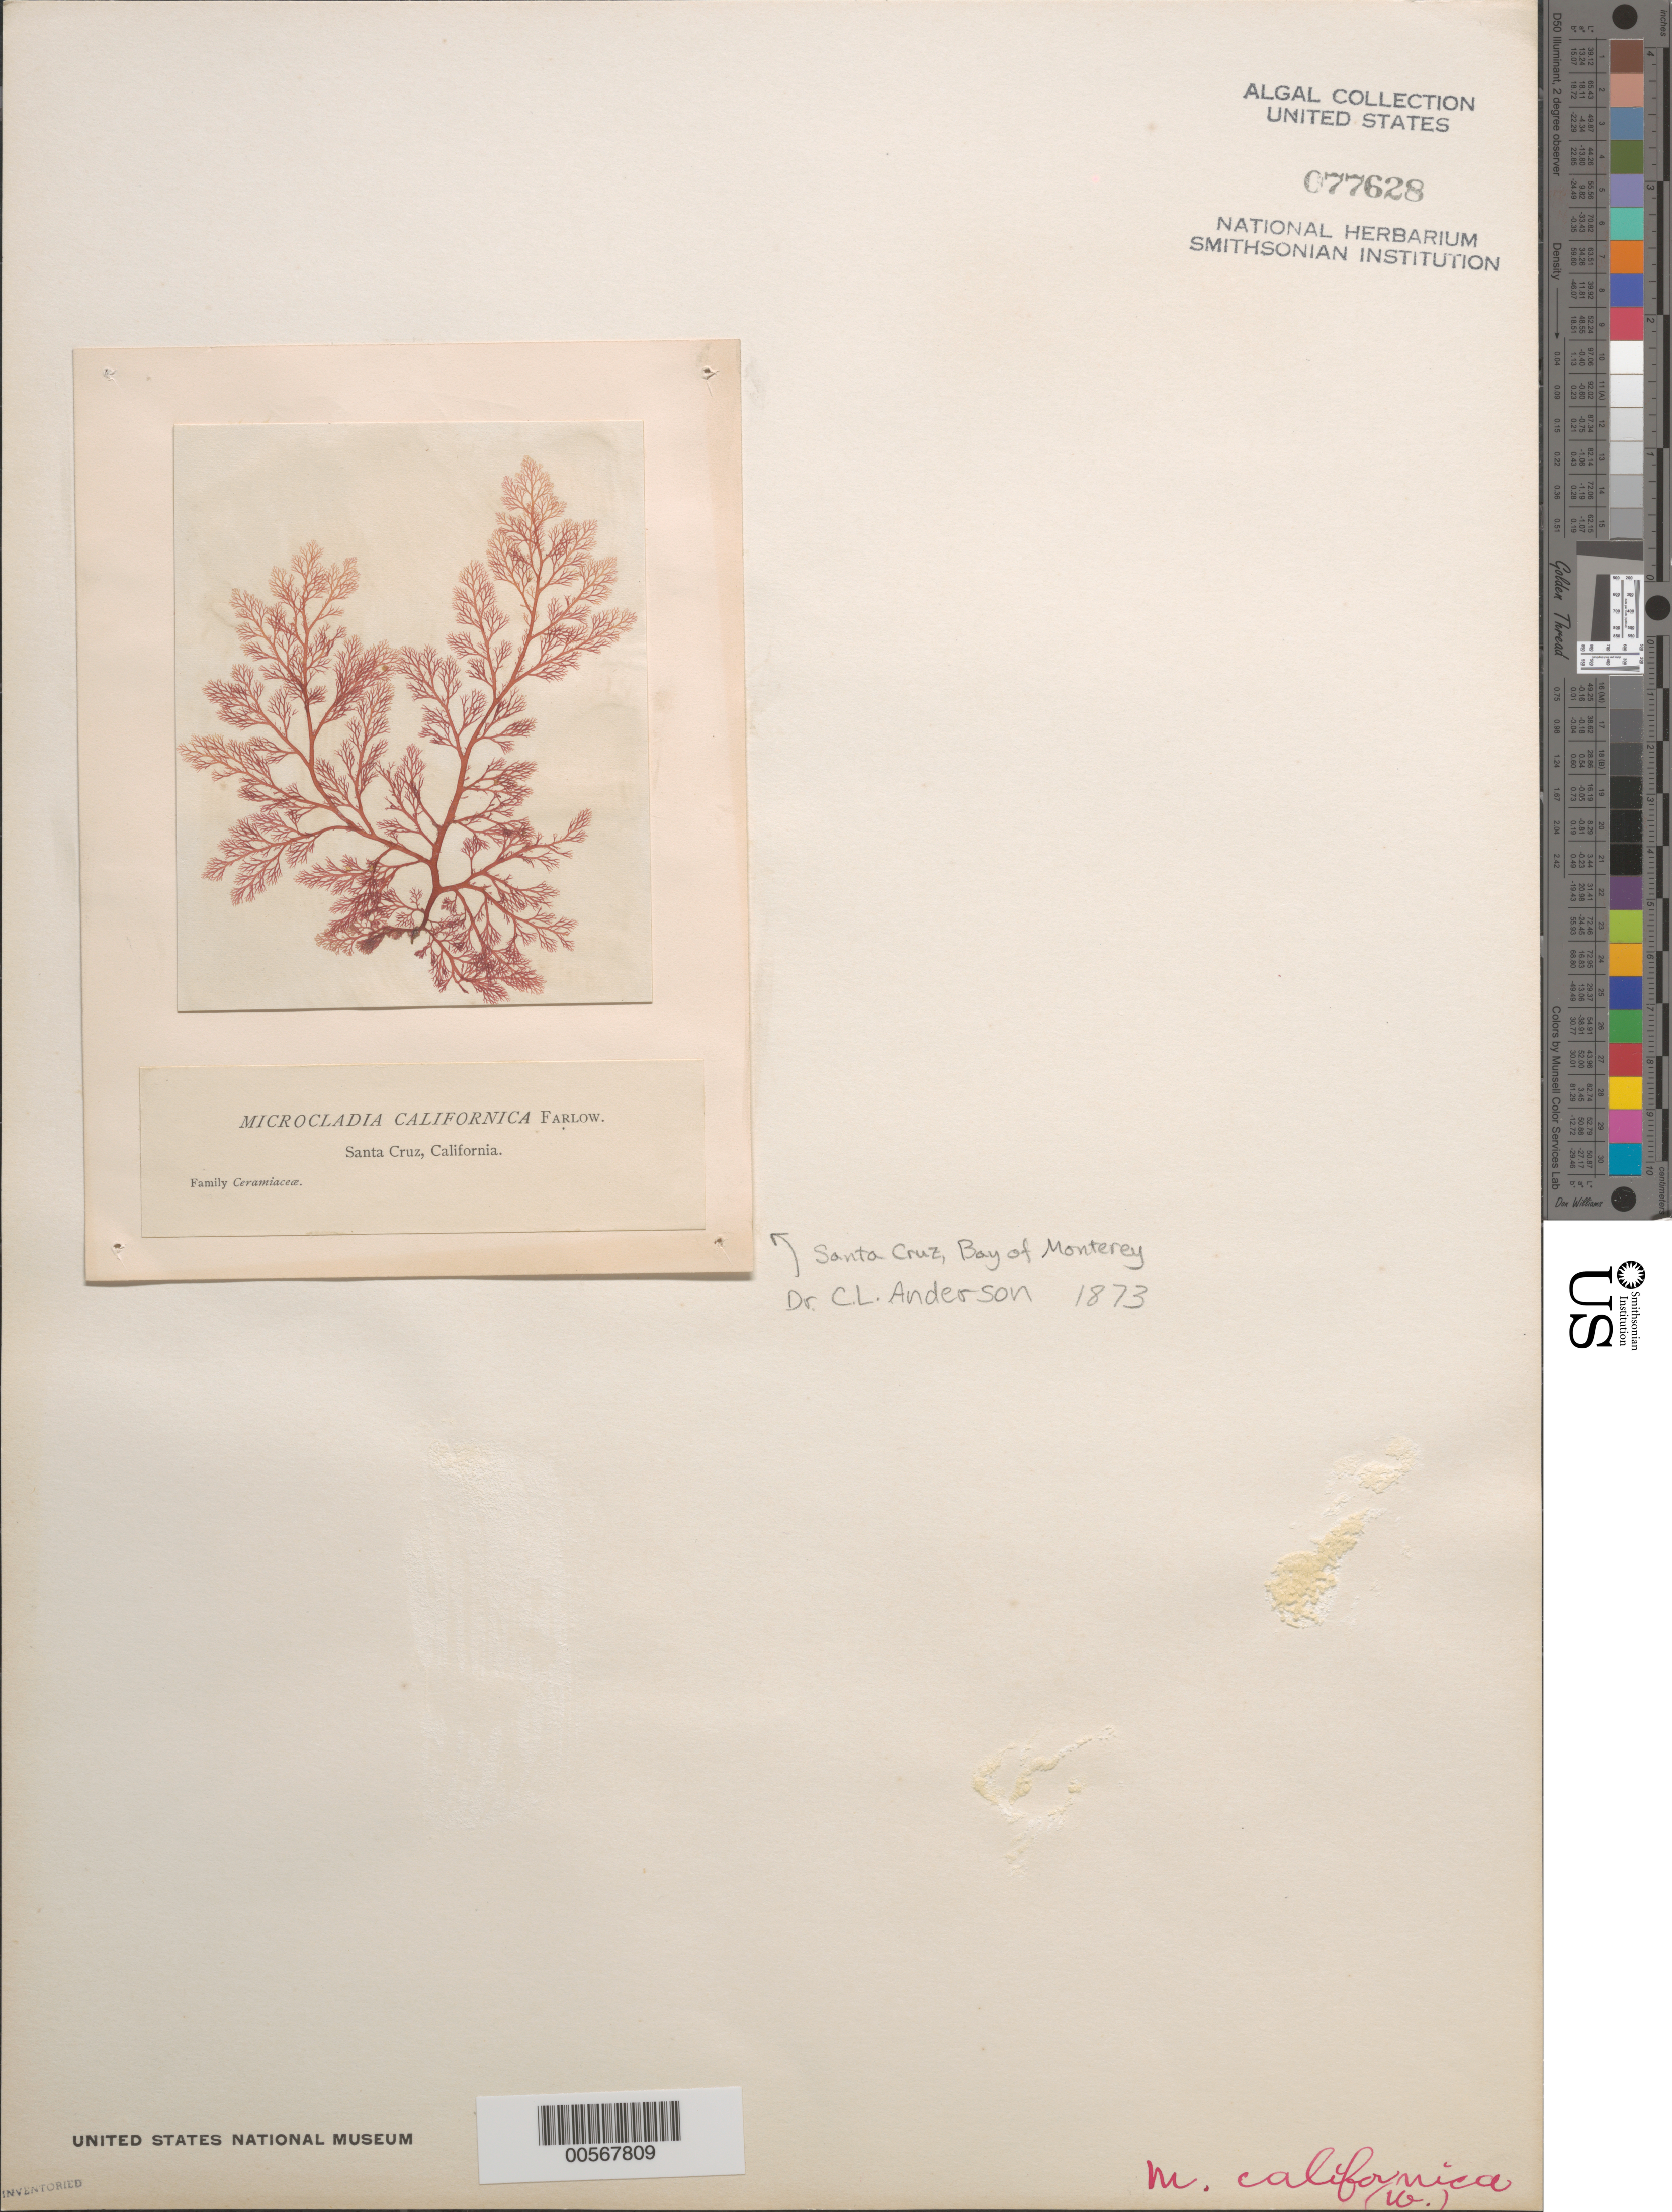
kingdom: Plantae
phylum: Rhodophyta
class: Florideophyceae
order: Ceramiales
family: Ceramiaceae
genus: Campylaephora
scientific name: Campylaephora californica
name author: (Farl.) T.O. Cho in T.O. Cho et al.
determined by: Algae name updating Project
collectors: C. L. Anderson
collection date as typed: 1873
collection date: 1873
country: United States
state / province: California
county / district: Santa Cruz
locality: Santa Cruz, Monterey Bay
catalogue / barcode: US 77628